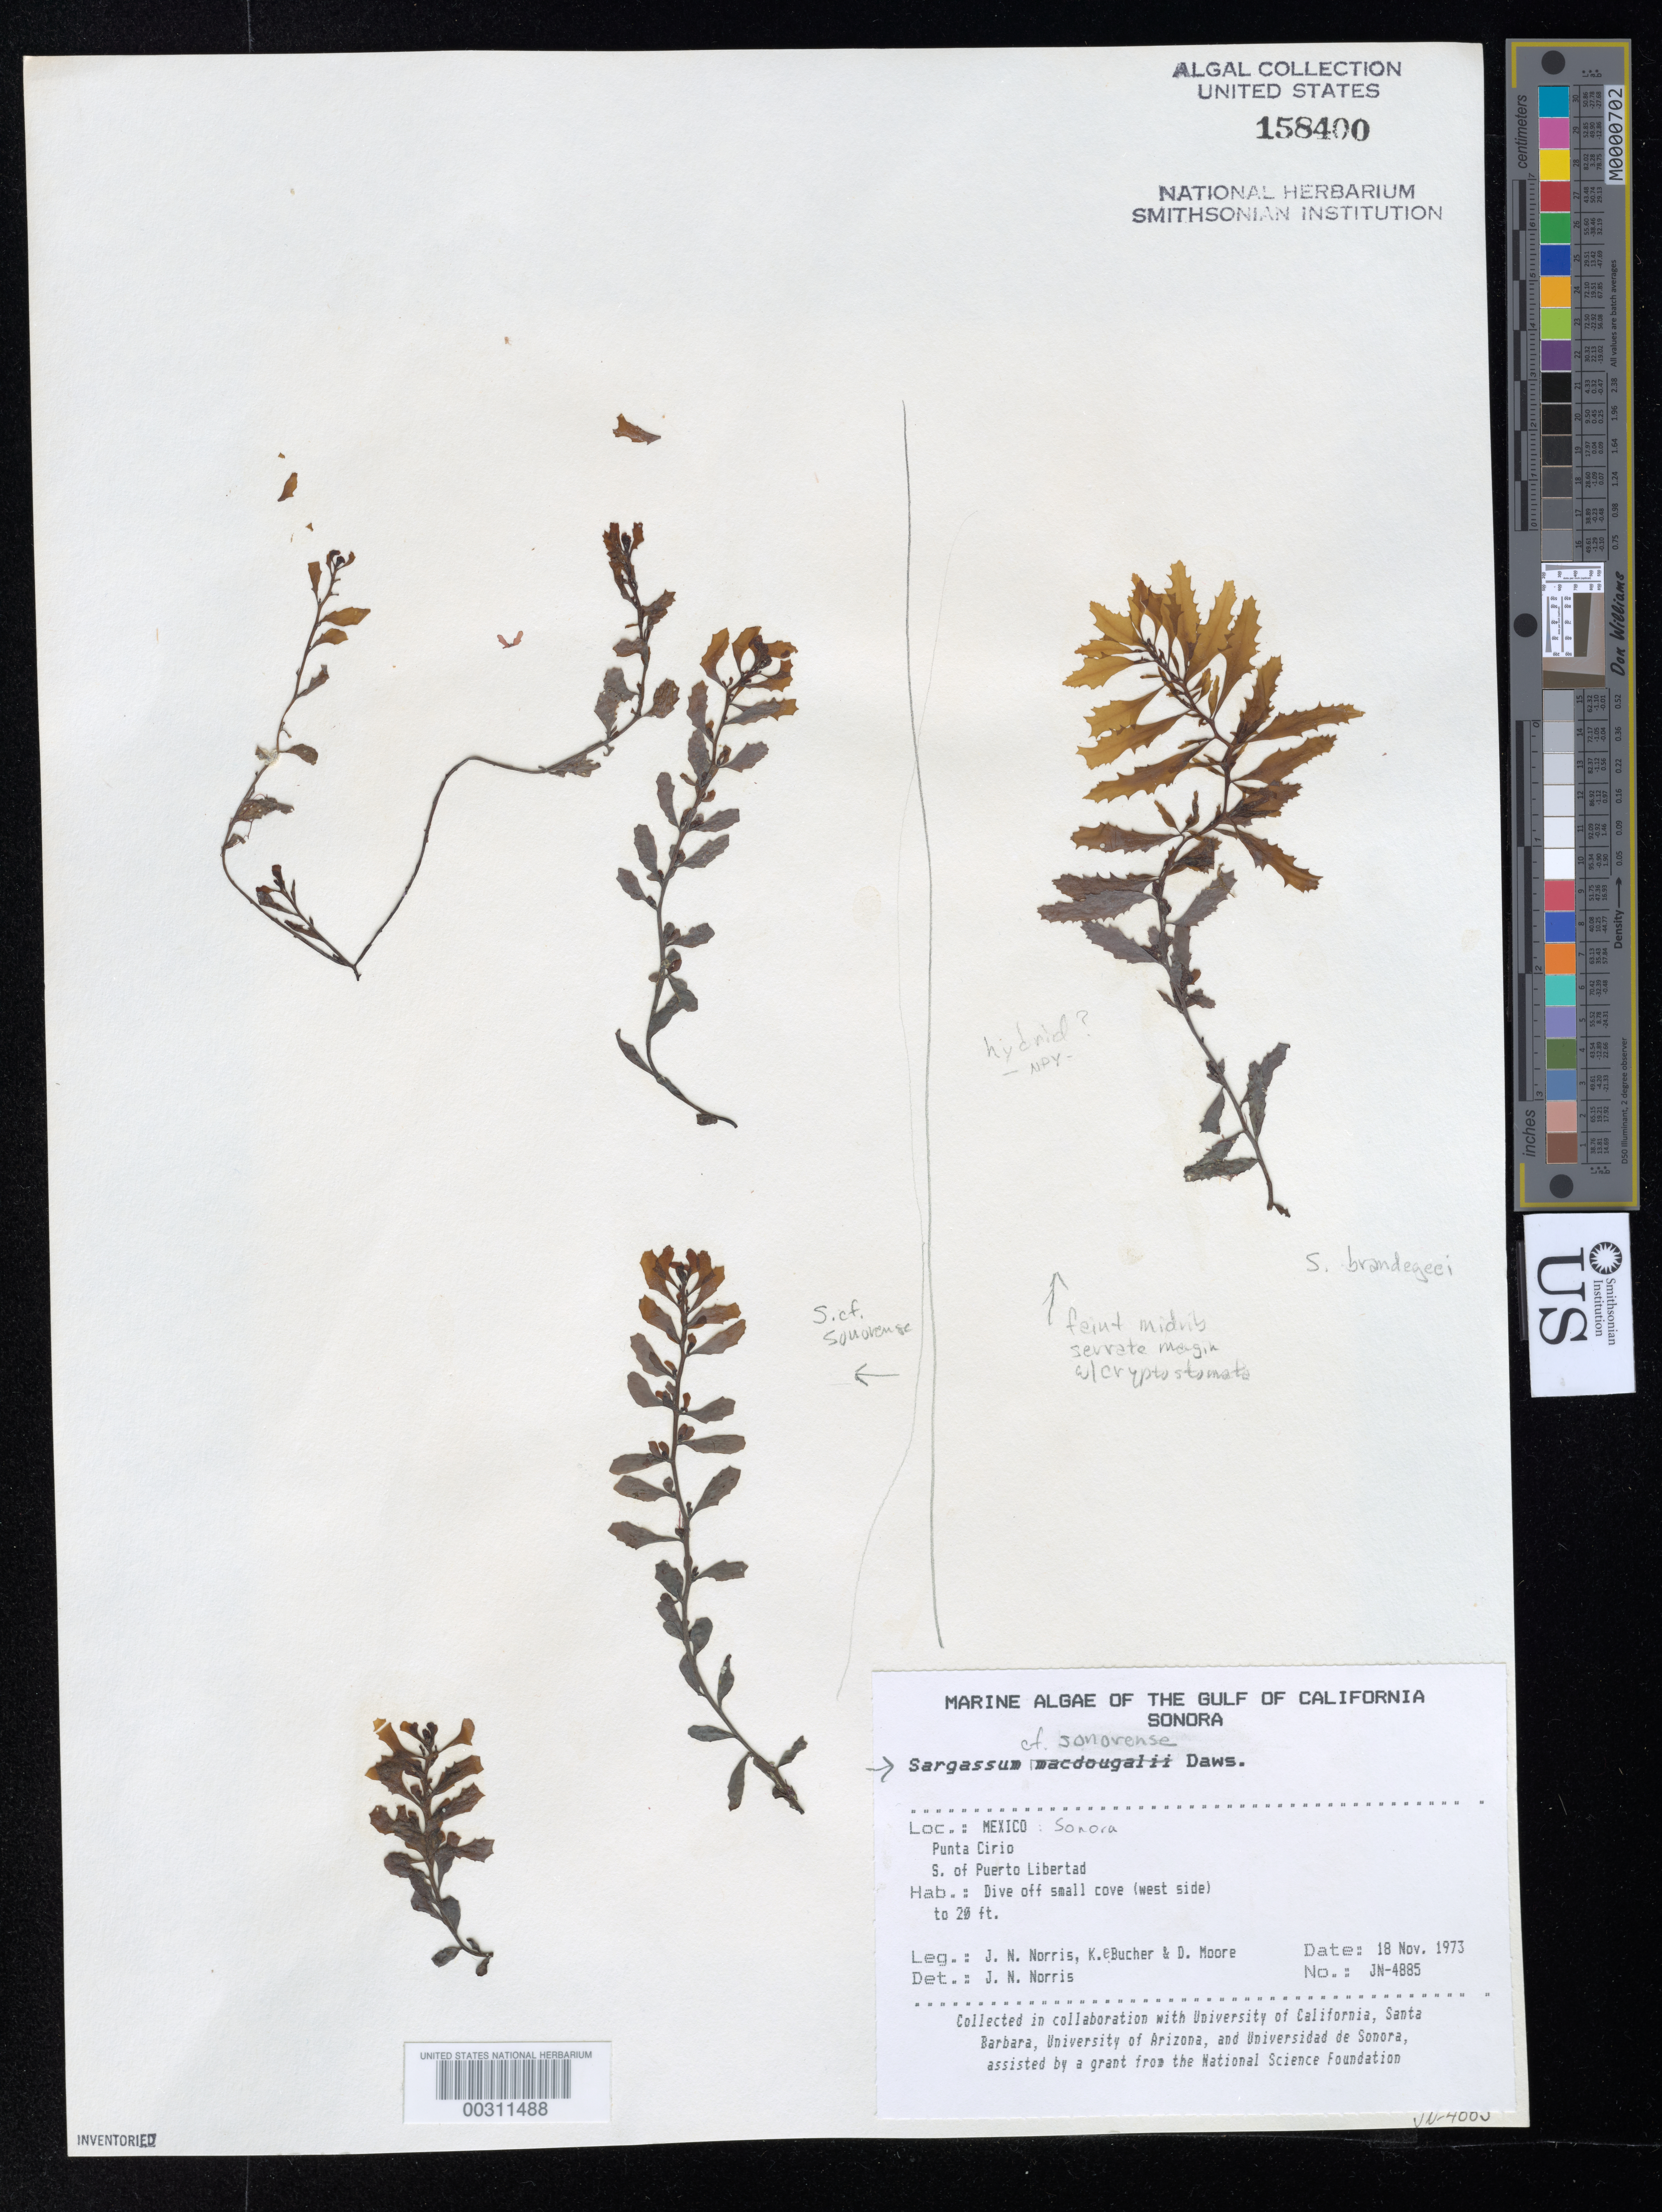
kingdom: Chromista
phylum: Ochrophyta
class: Phaeophyceae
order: Fucales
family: Sargassaceae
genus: Sargassum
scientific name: Sargassum lapazeanum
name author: Setch. & N.L. Gardner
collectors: J. N. Norris, K. E. Bucher & D. Moore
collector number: JN-4885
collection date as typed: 18 Nov 1973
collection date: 1973-11-18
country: Mexico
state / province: Sonora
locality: Punta Cirio south of Puerto Libertad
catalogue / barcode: US 158400